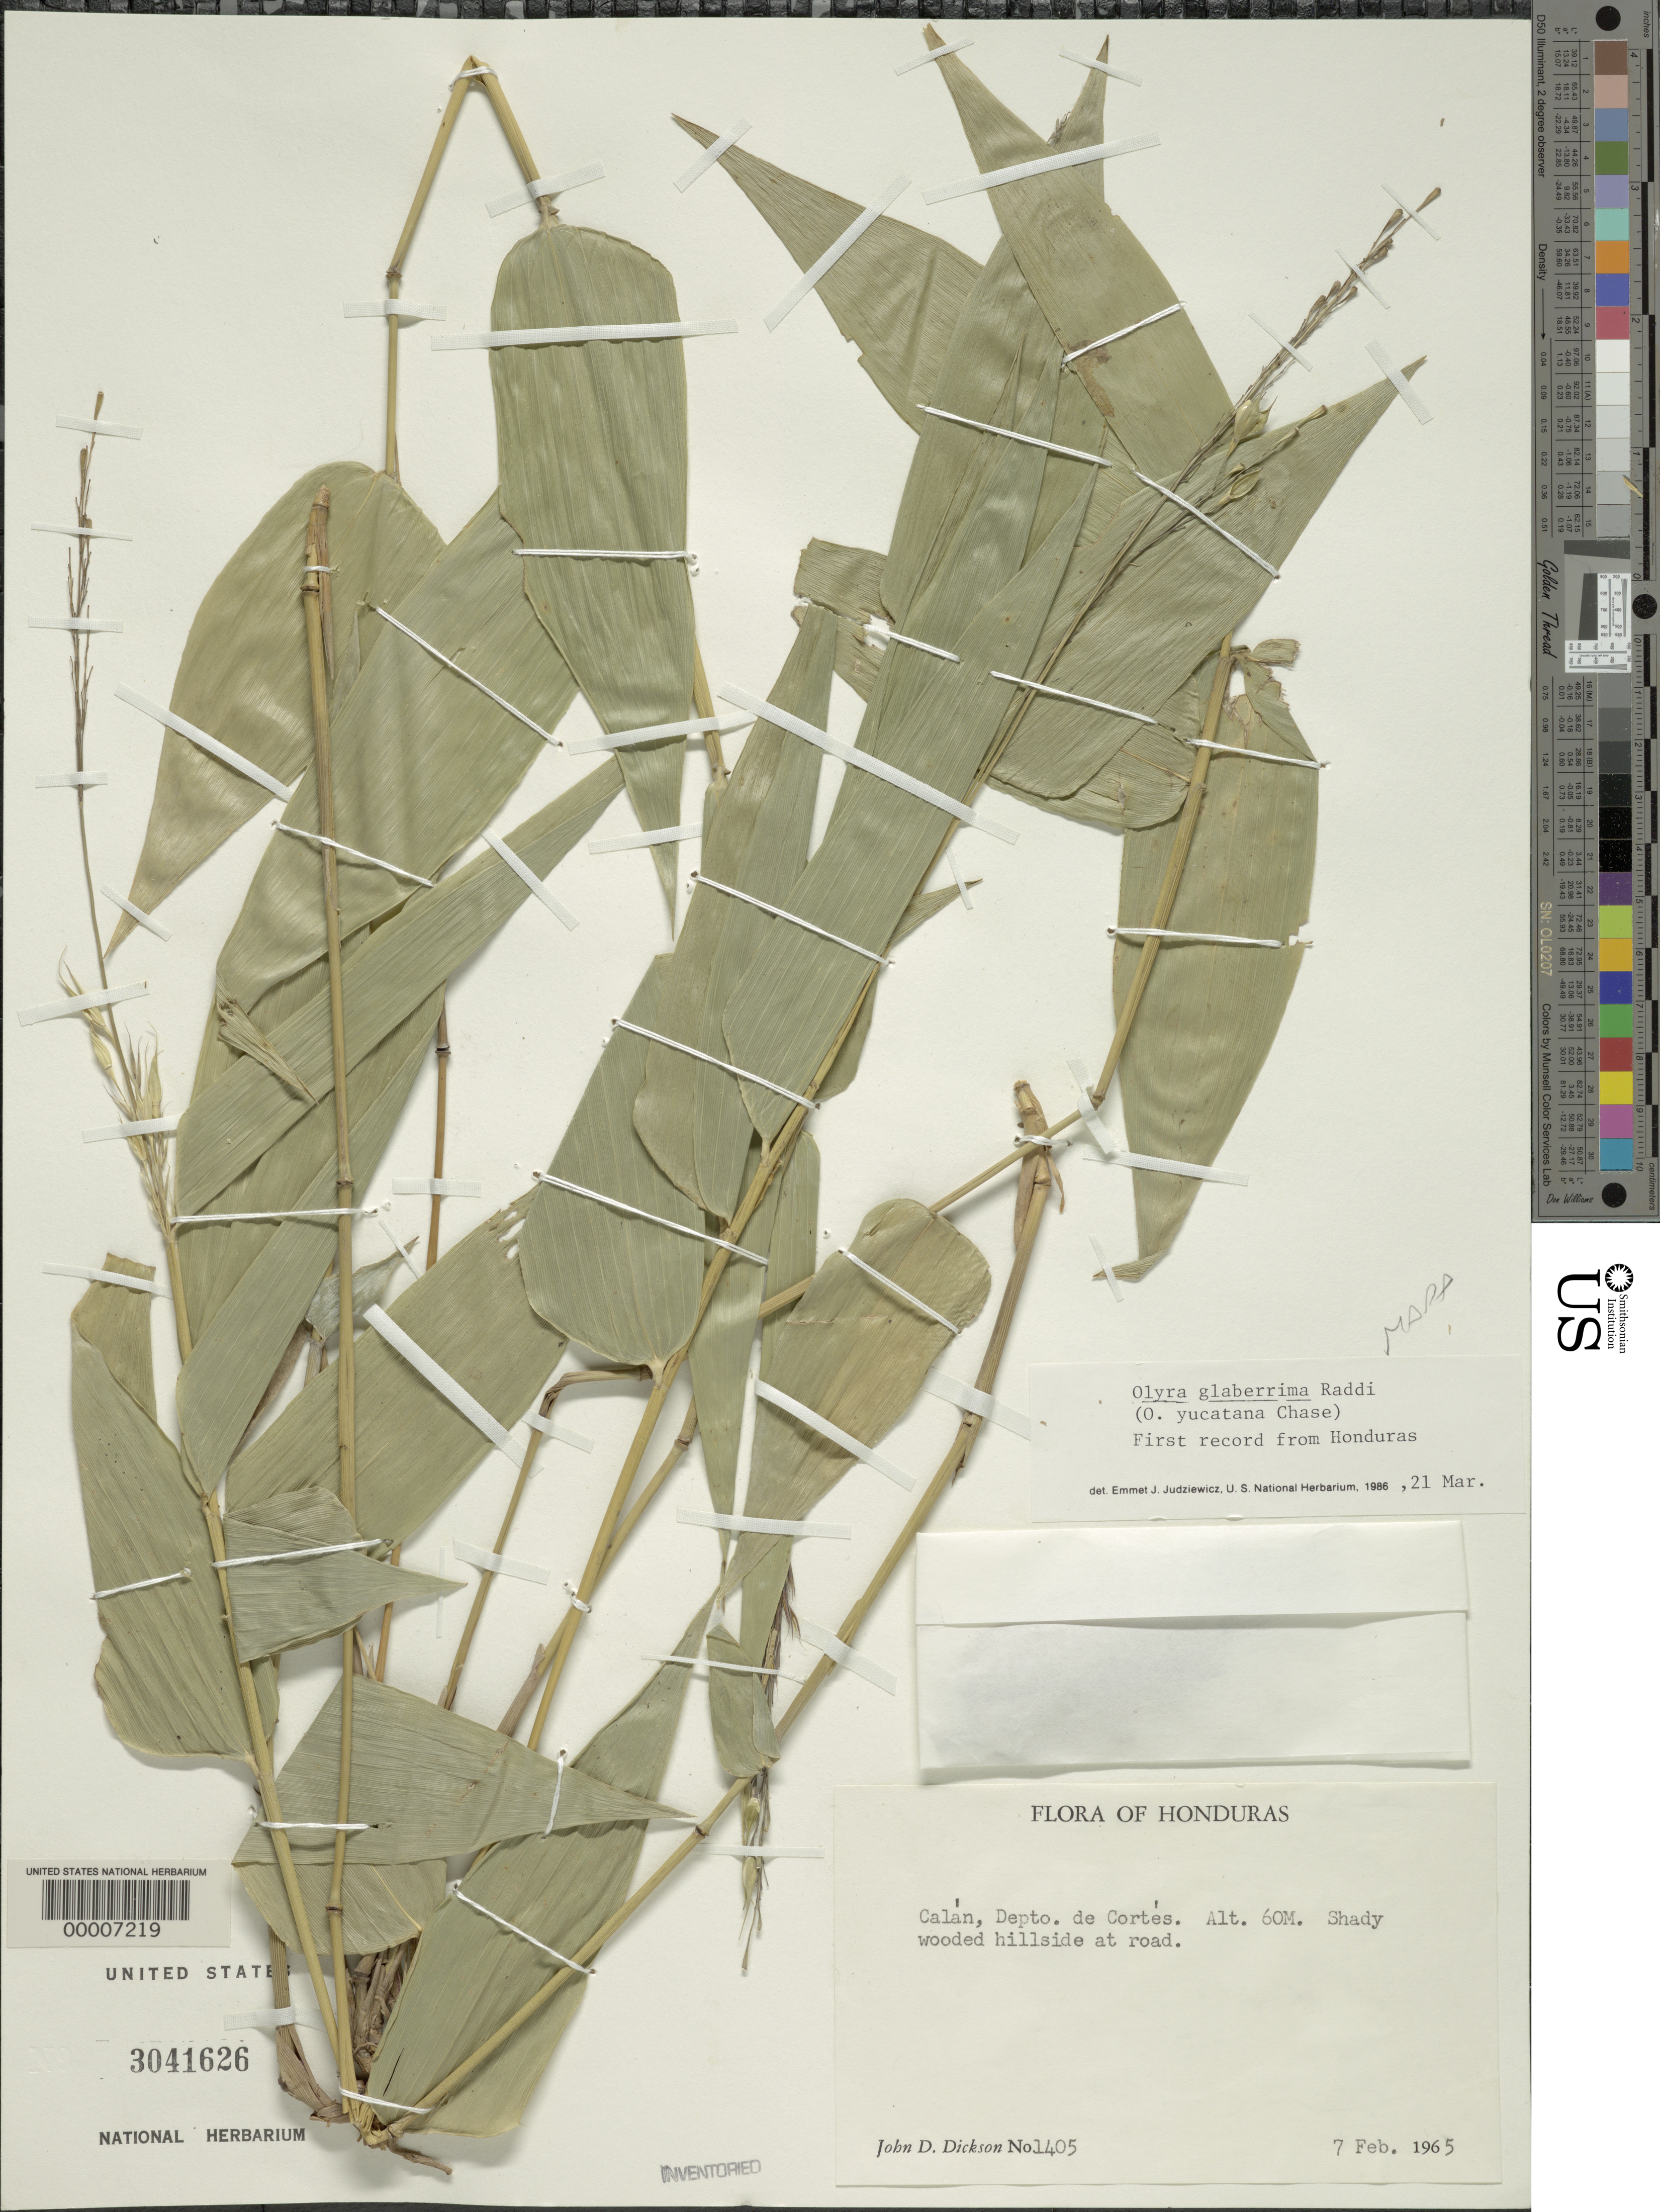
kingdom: Plantae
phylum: Tracheophyta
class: Liliopsida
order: Poales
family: Poaceae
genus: Olyra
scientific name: Olyra glaberrima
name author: Raddi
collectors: J. Dickson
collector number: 1405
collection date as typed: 07 Feb 1965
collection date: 1965-02-07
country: Honduras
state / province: Cortés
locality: Calan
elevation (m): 60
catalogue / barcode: US 3041626